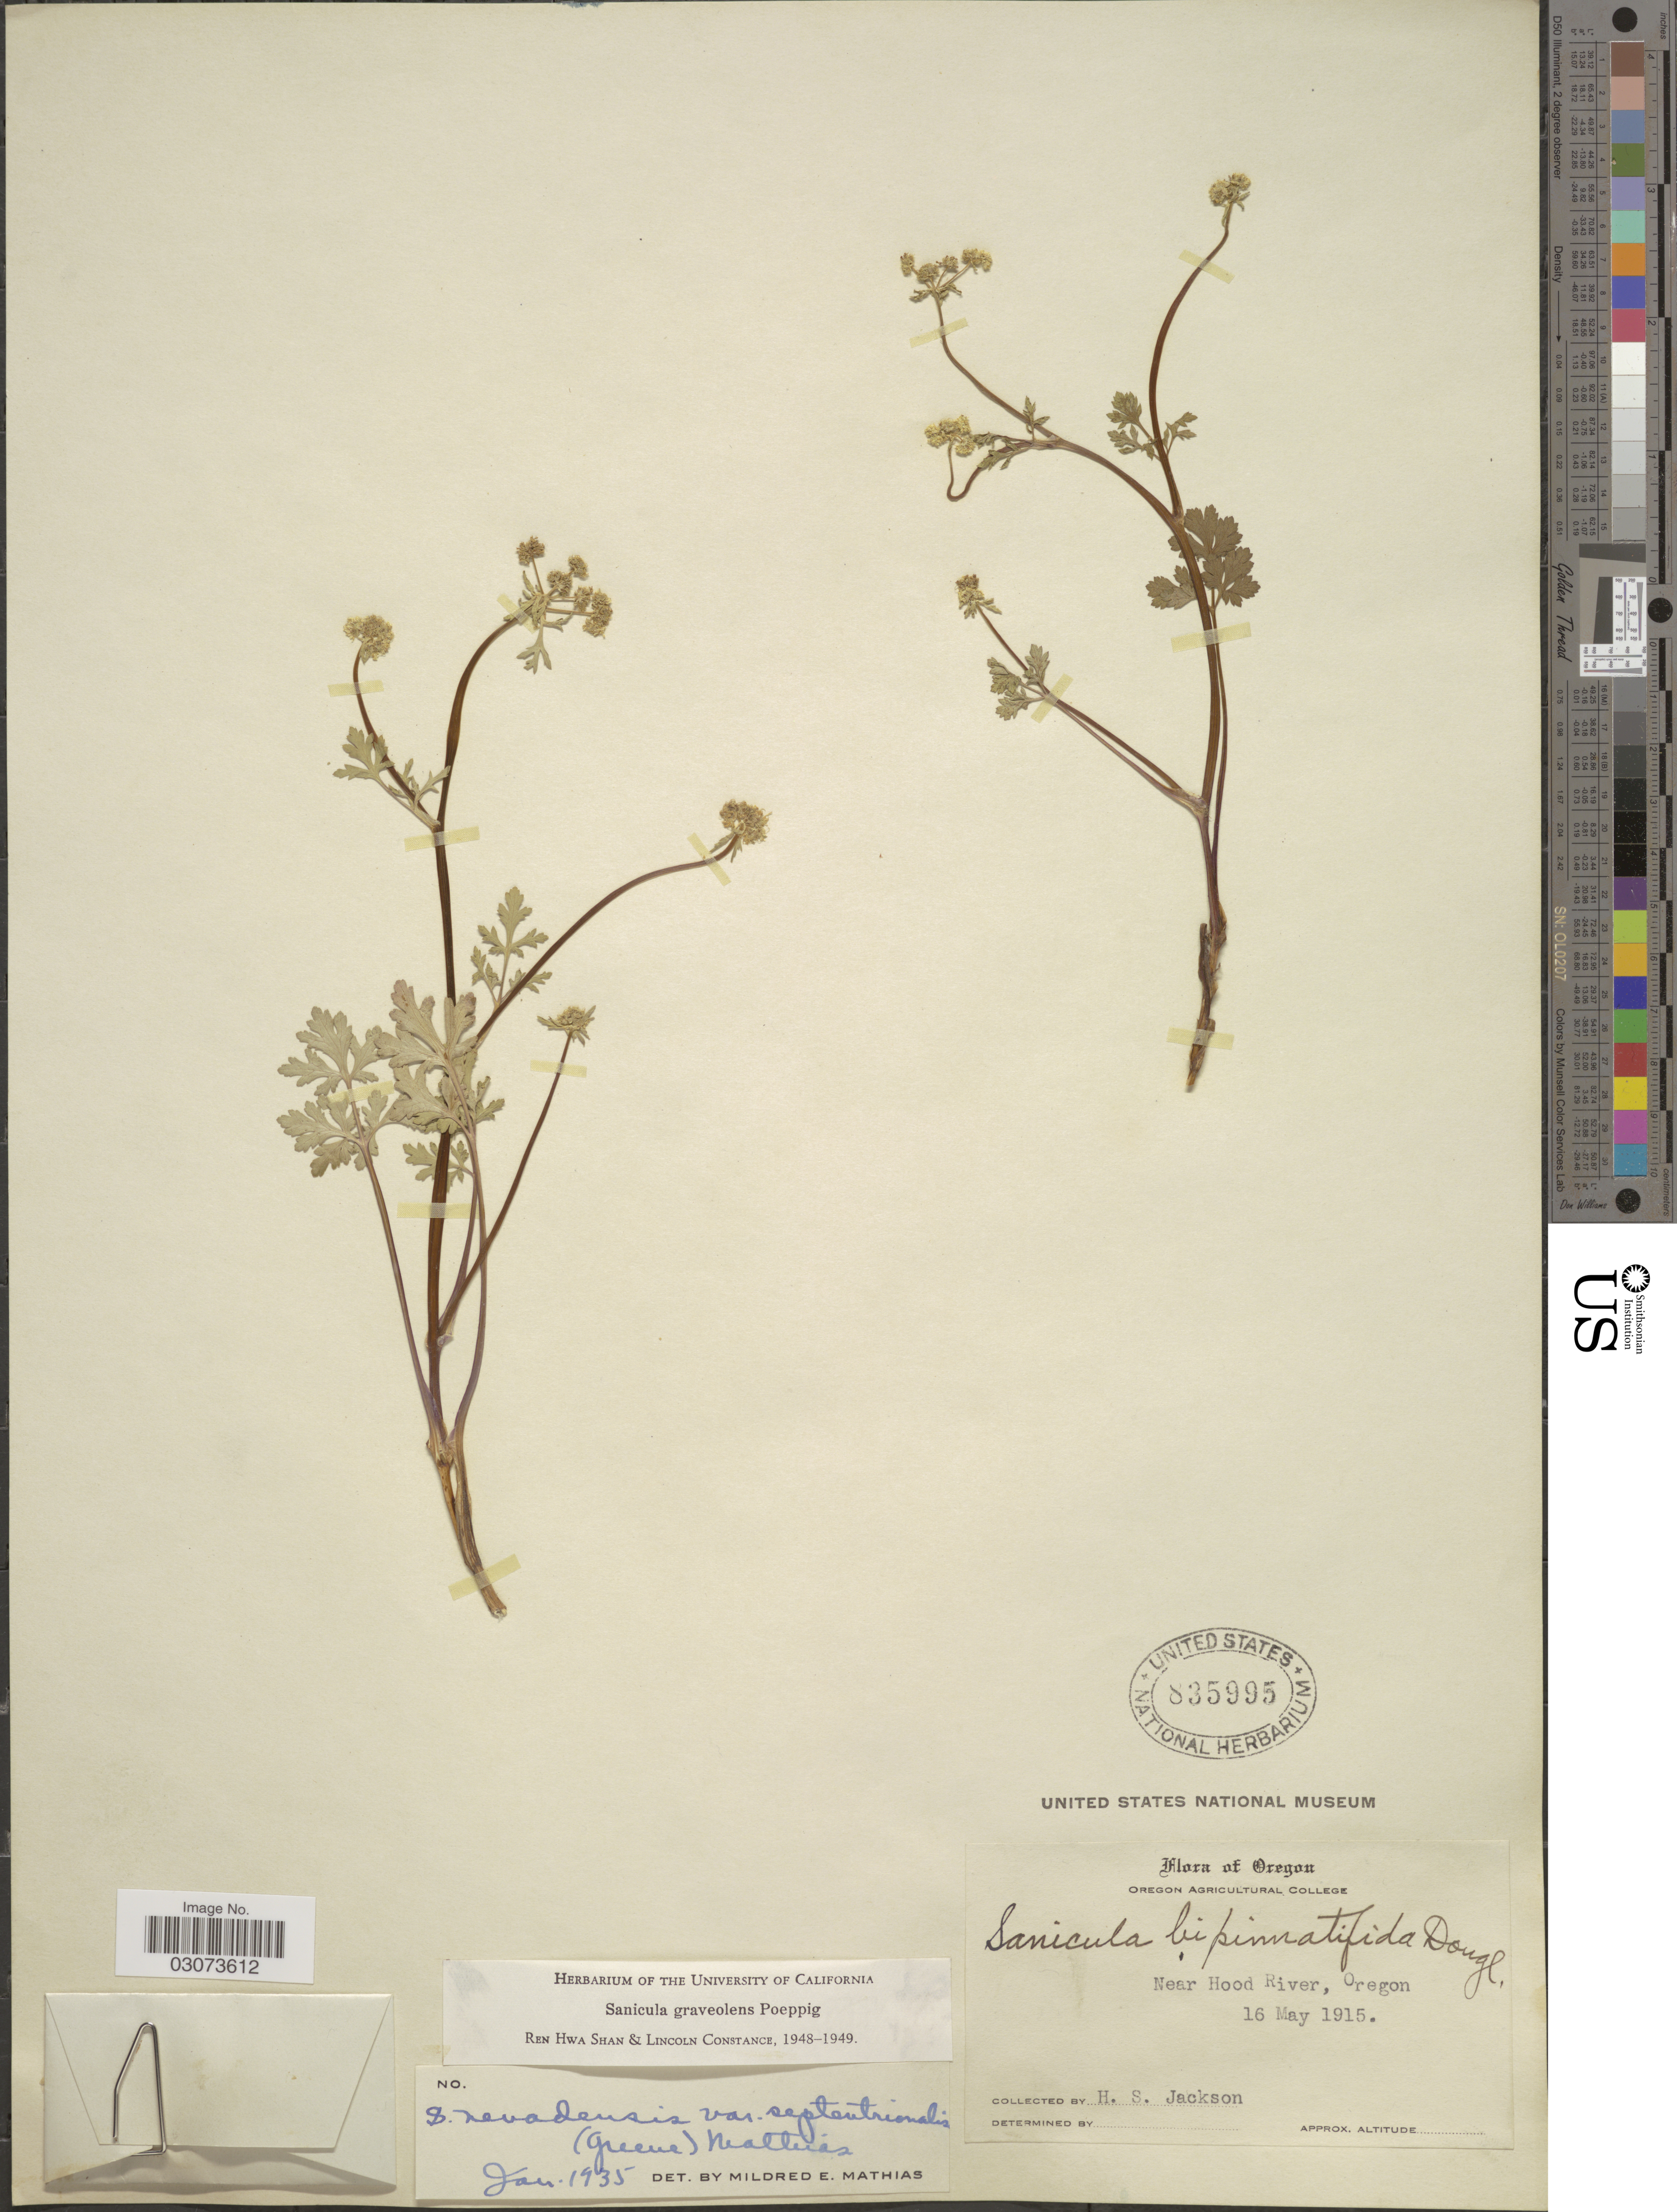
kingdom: Plantae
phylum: Tracheophyta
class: Magnoliopsida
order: Apiales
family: Apiaceae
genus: Sanicula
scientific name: Sanicula graveolens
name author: Poepp. ex DC.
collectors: H. Jackson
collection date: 1915-05-16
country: United States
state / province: Oregon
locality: Near Hood River.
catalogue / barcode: US 835995